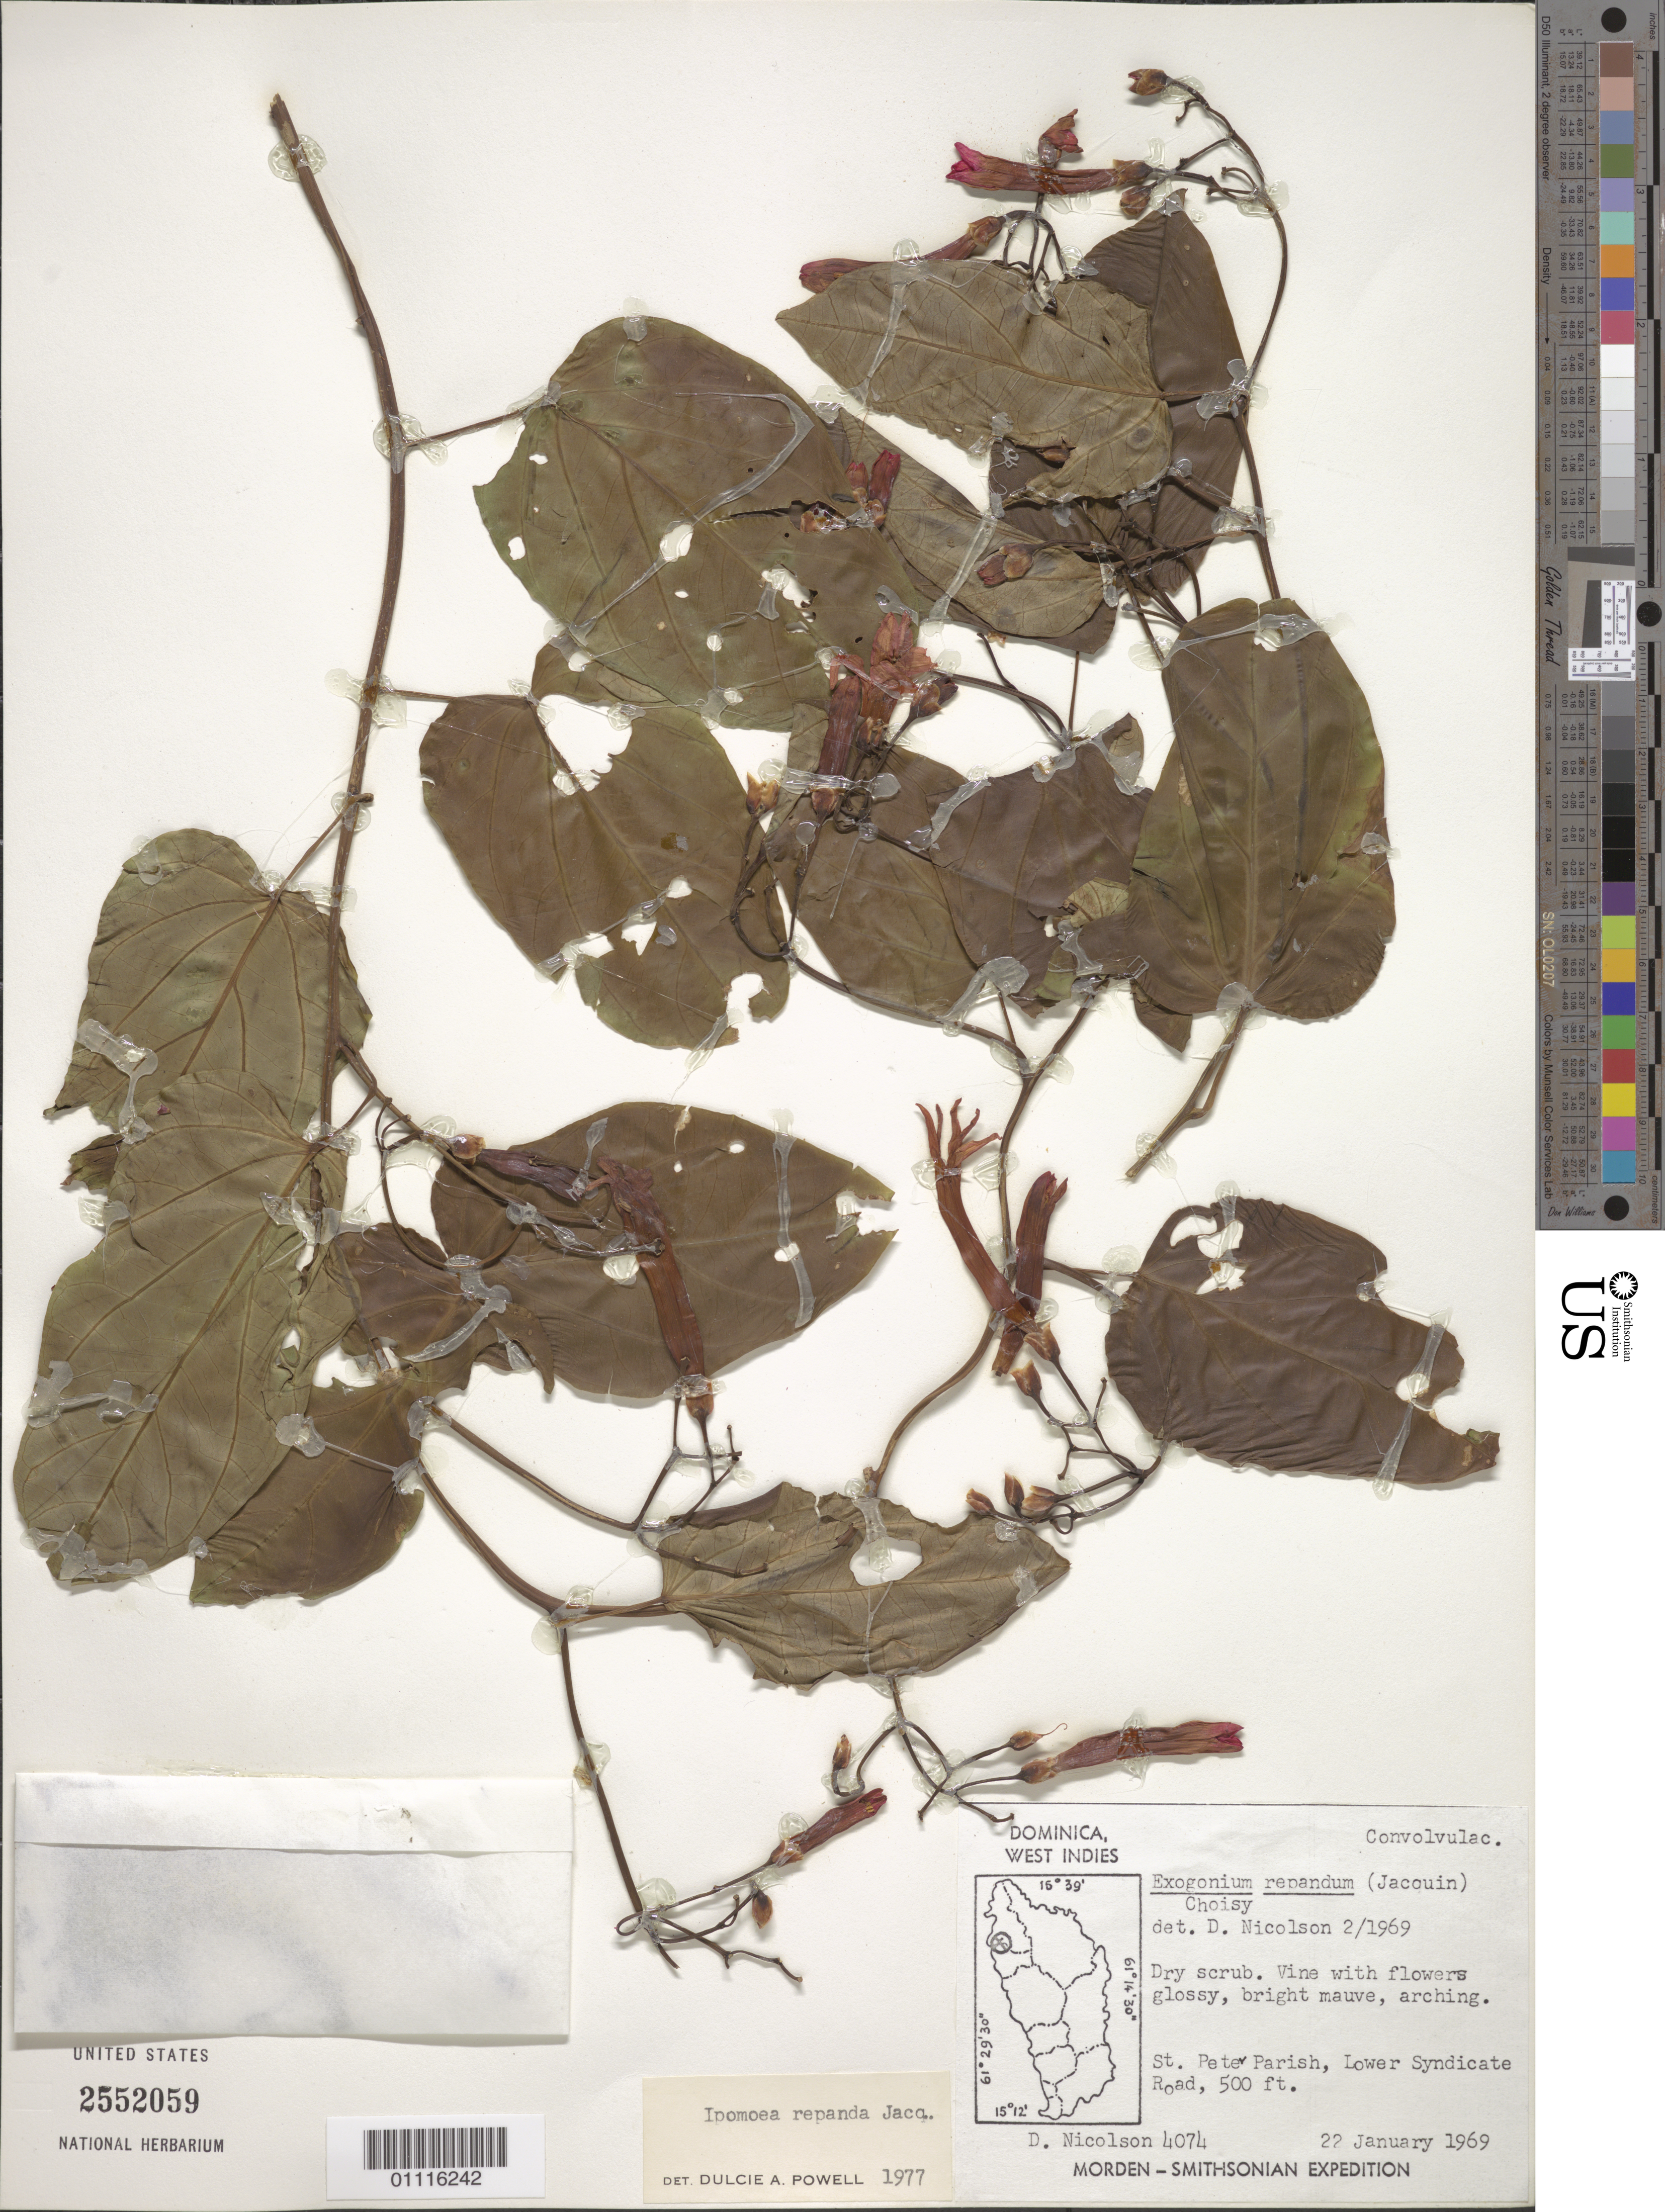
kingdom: Plantae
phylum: Tracheophyta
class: Magnoliopsida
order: Solanales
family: Convolvulaceae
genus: Ipomoea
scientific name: Ipomoea repanda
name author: Jacq.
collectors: D. H. Nicolson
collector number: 4074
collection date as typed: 22 Jan 1969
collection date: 1969-01-22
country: Dominica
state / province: St. Peter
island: Dominica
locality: Lower Syndicate Road. Dry scrub.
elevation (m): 152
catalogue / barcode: US 2552059